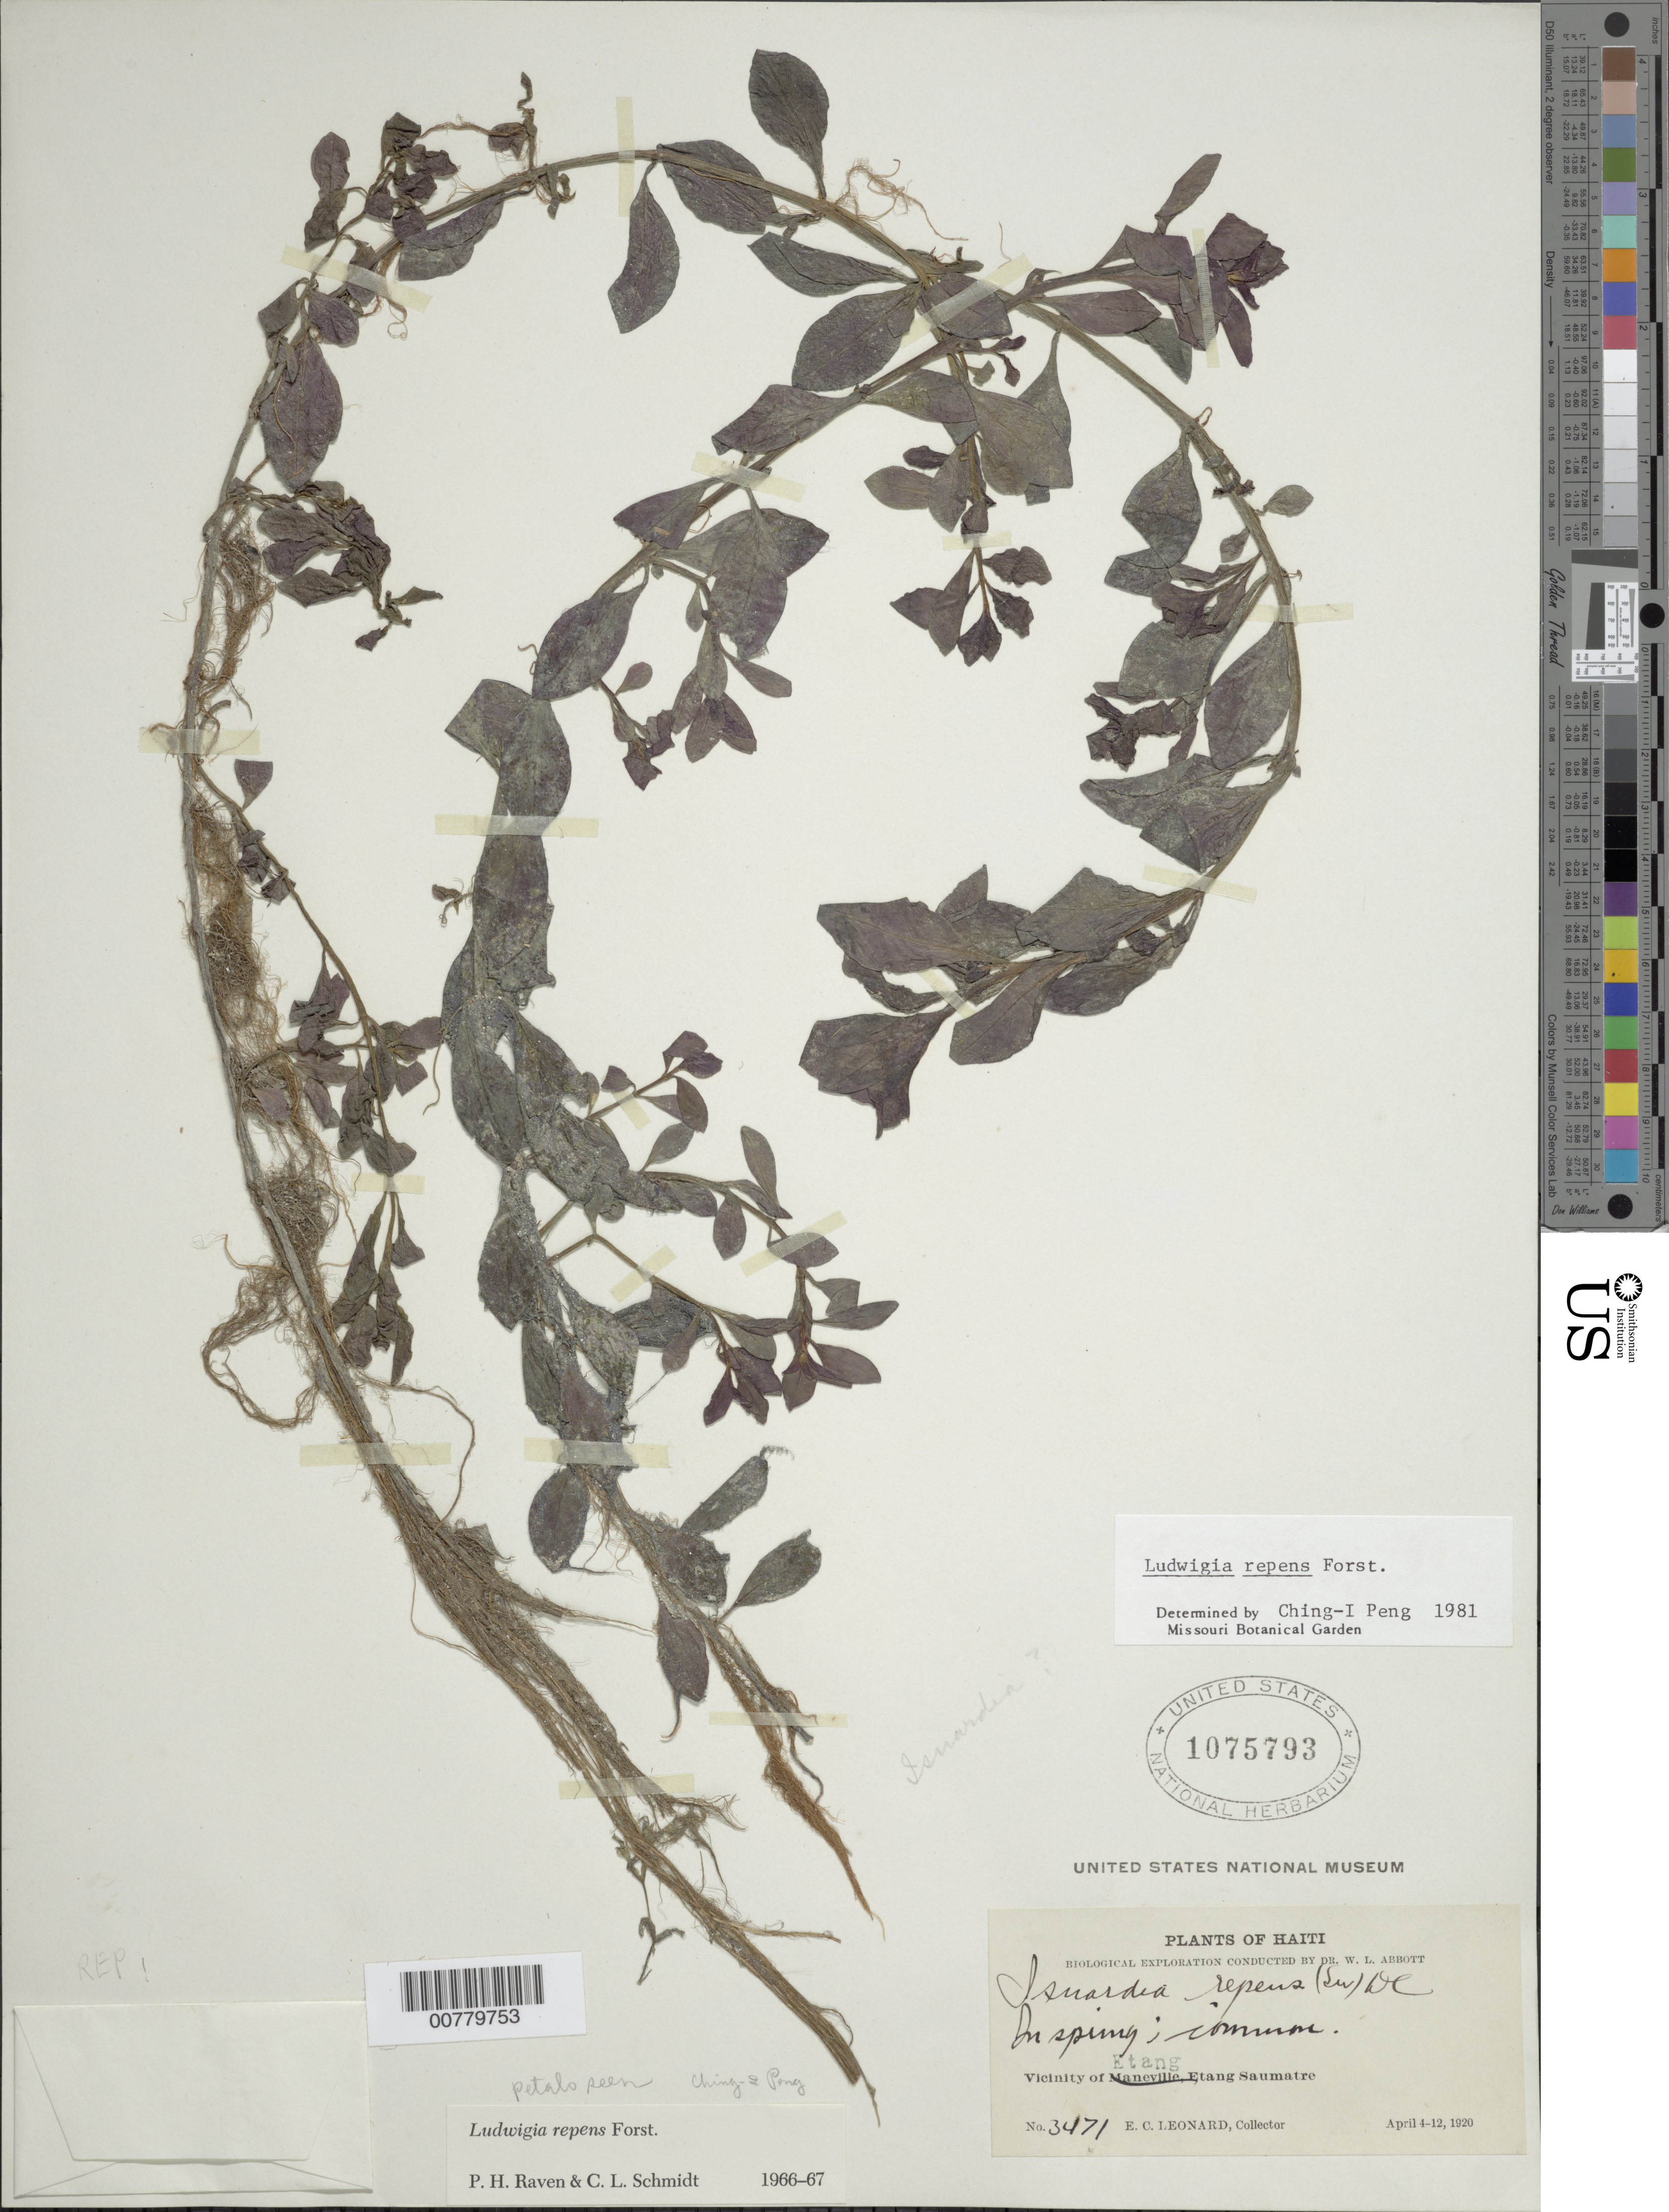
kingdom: Plantae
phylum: Tracheophyta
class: Magnoliopsida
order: Myrtales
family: Onagraceae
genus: Ludwigia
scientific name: Ludwigia repens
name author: J.R. Forst.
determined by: Peng, Ching-I, (HAST), Academia Sinica (TAIWAN)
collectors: E. C. Leonard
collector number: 3471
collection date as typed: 04 Apr 1920 to 12 Apr 1920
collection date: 1920-04-04/1920-04-12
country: Haiti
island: Hispaniola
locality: Etang Saumatre, vicinity of Etang.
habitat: In spring.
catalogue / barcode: US 1075793